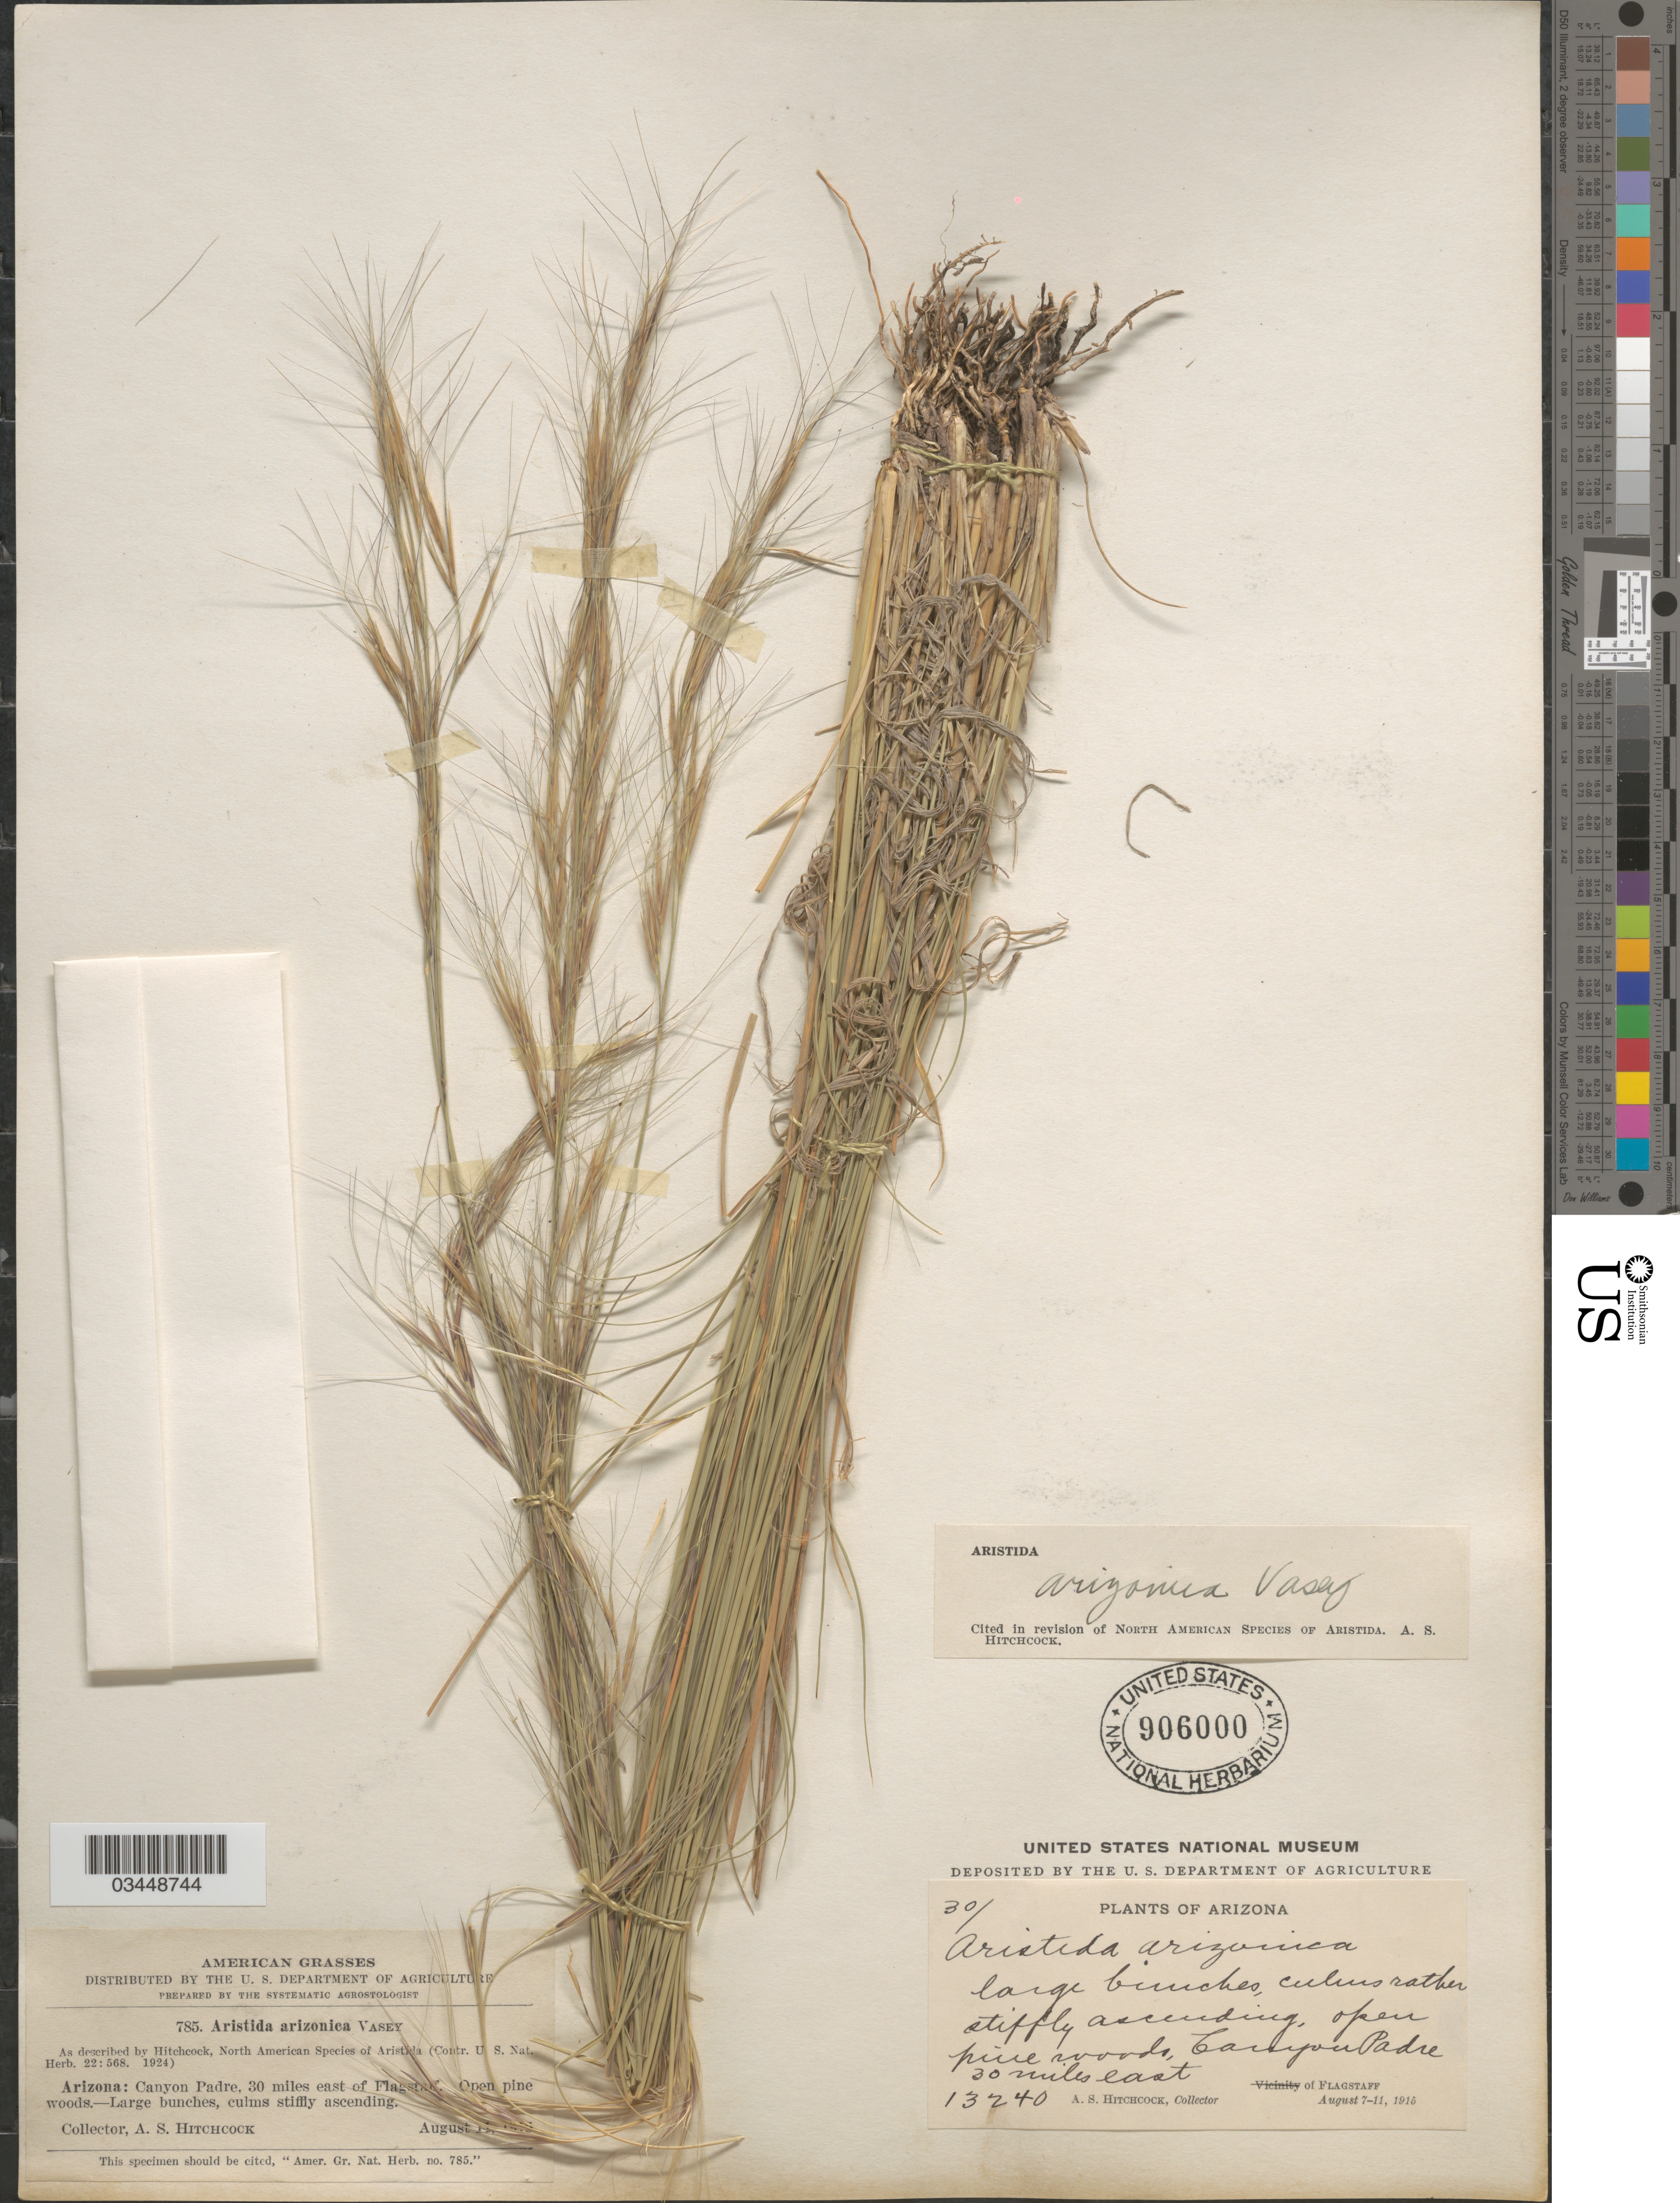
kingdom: Plantae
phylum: Tracheophyta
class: Liliopsida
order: Poales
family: Poaceae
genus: Aristida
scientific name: Aristida arizonica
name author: Vasey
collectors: A. S. Hitchcock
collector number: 13240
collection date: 1915-08-07/1915-08-11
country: United States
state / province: Arizona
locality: Canyon Padre 30 miles east. Flagstaff.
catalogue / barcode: US 906000